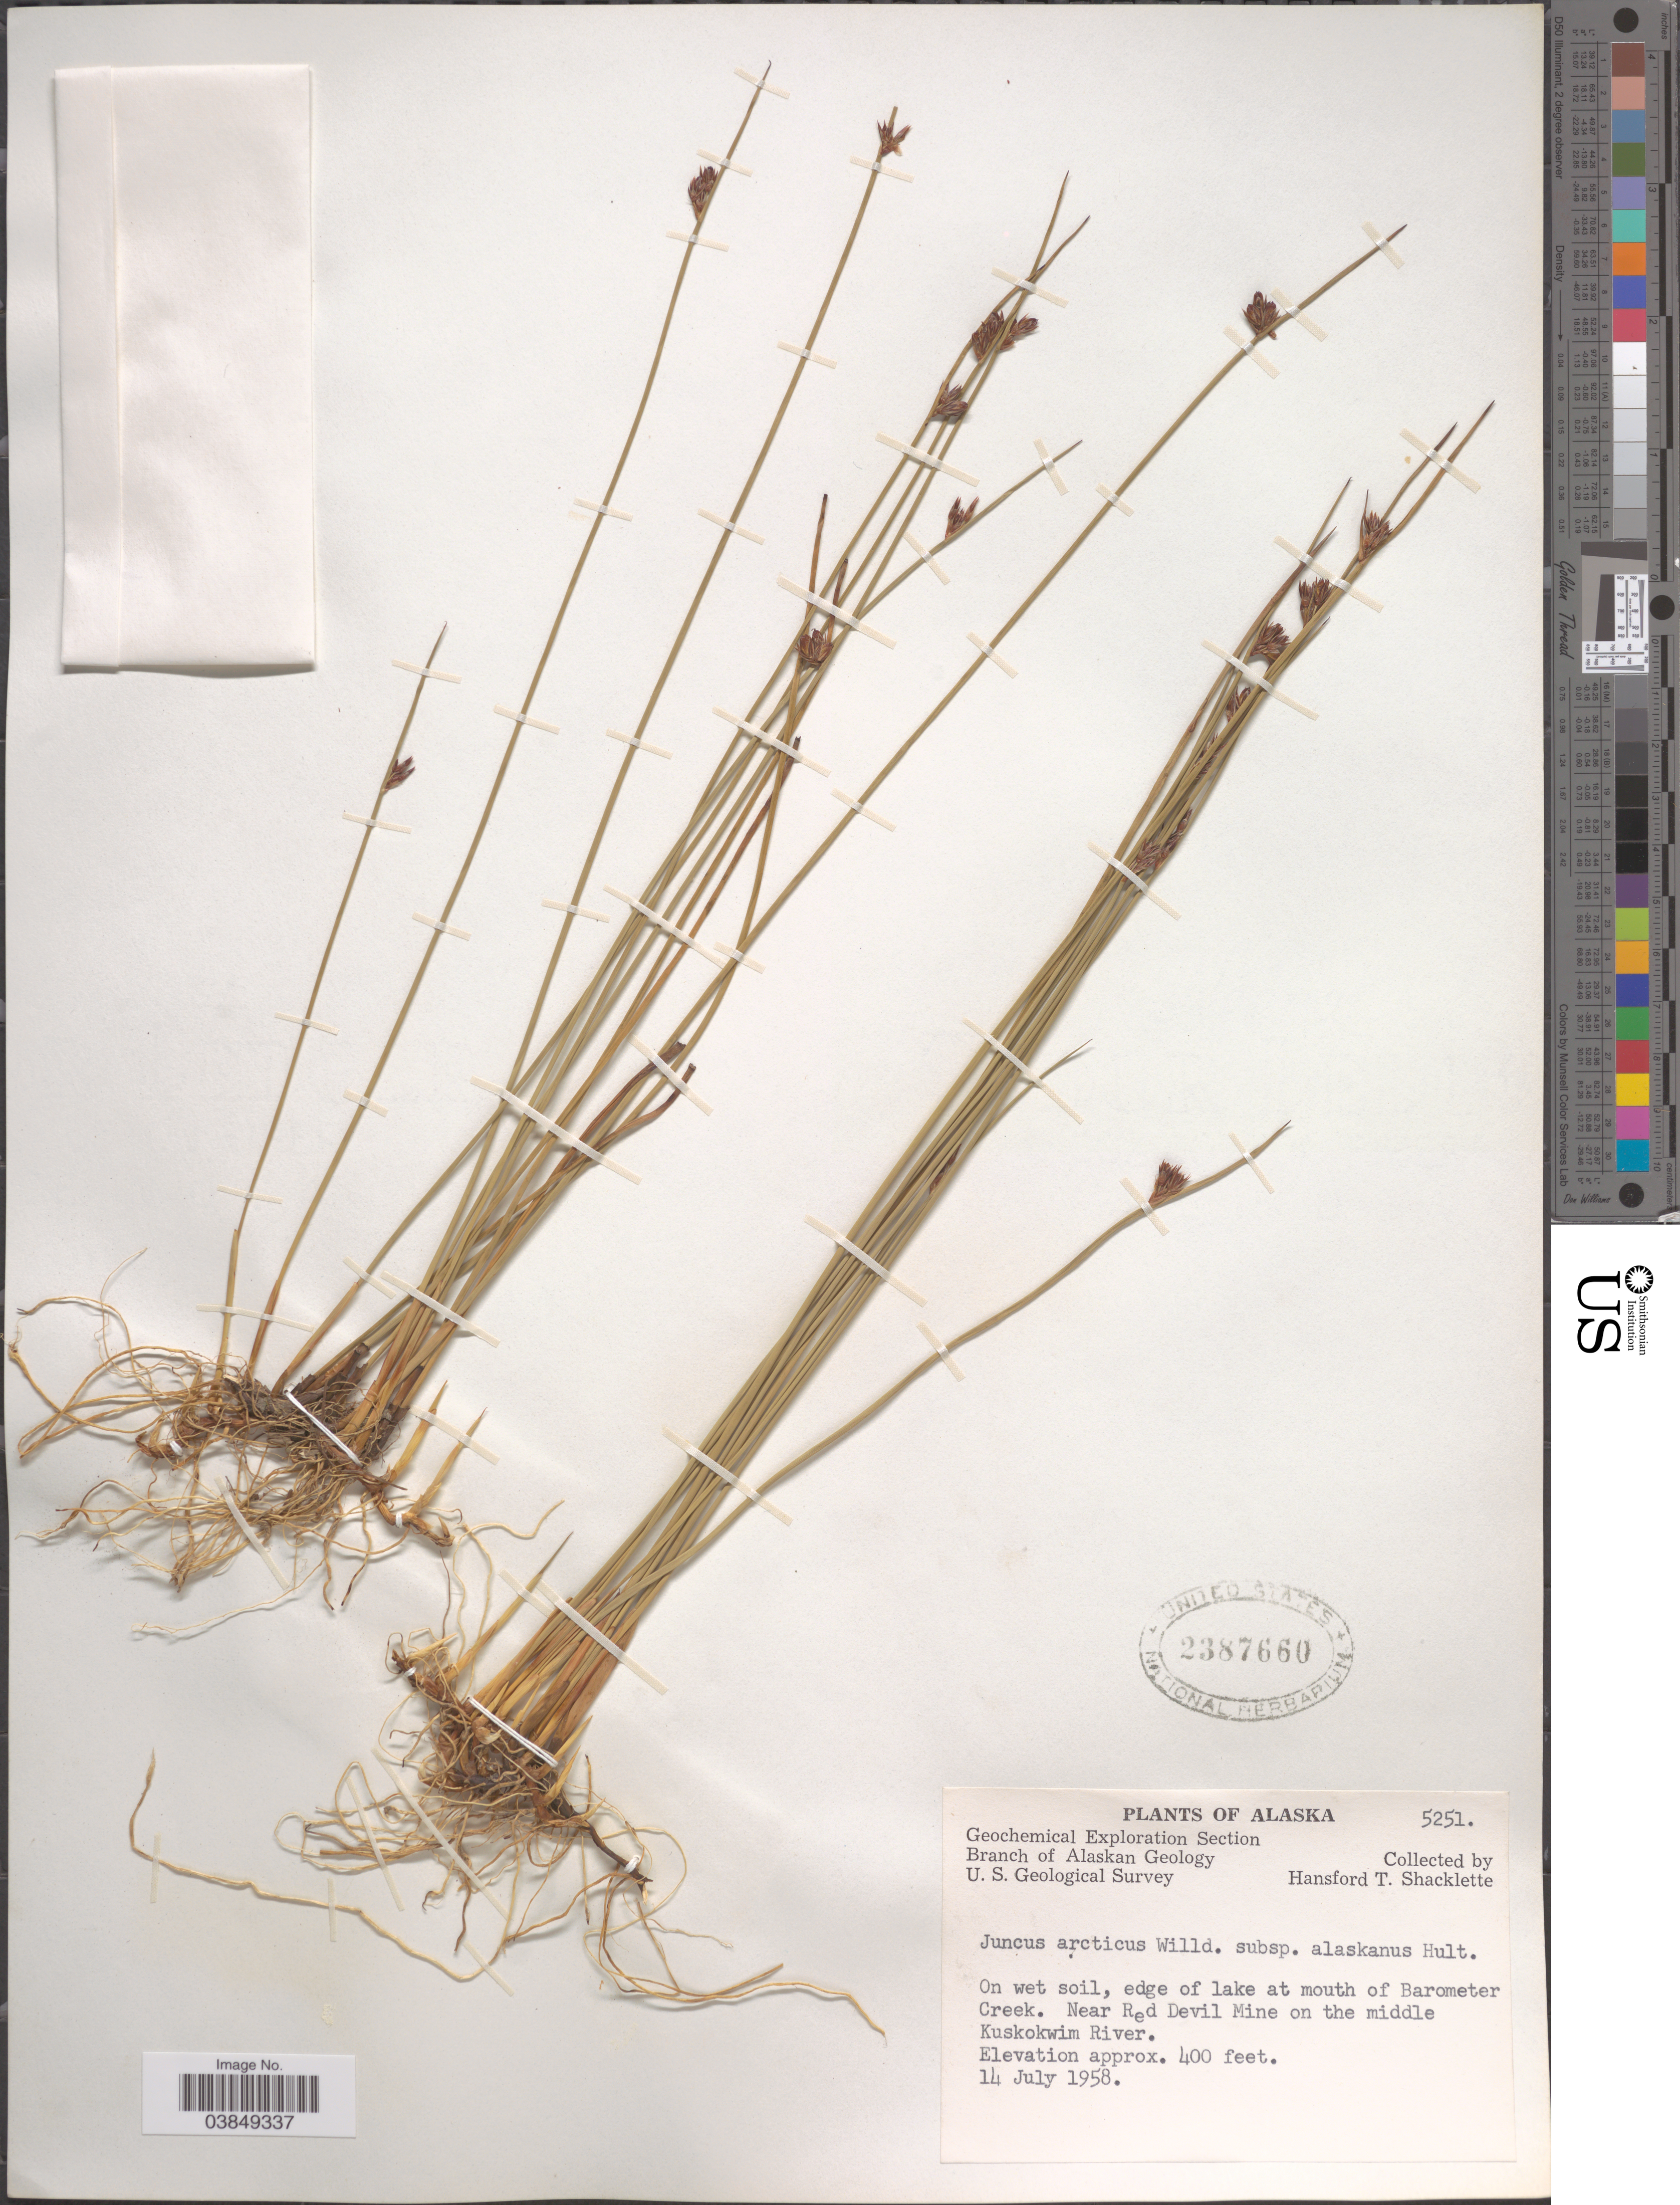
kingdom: Plantae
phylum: Tracheophyta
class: Liliopsida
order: Poales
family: Juncaceae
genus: Juncus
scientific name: Juncus arcticus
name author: Willd.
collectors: H. Shacklette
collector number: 5251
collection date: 1958-07-14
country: United States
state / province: Alaska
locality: Edge of lake at mouth of Barometer Creek. Near Red Devil Mine on the middle Kuskokwim River.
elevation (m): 122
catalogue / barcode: US 2387660